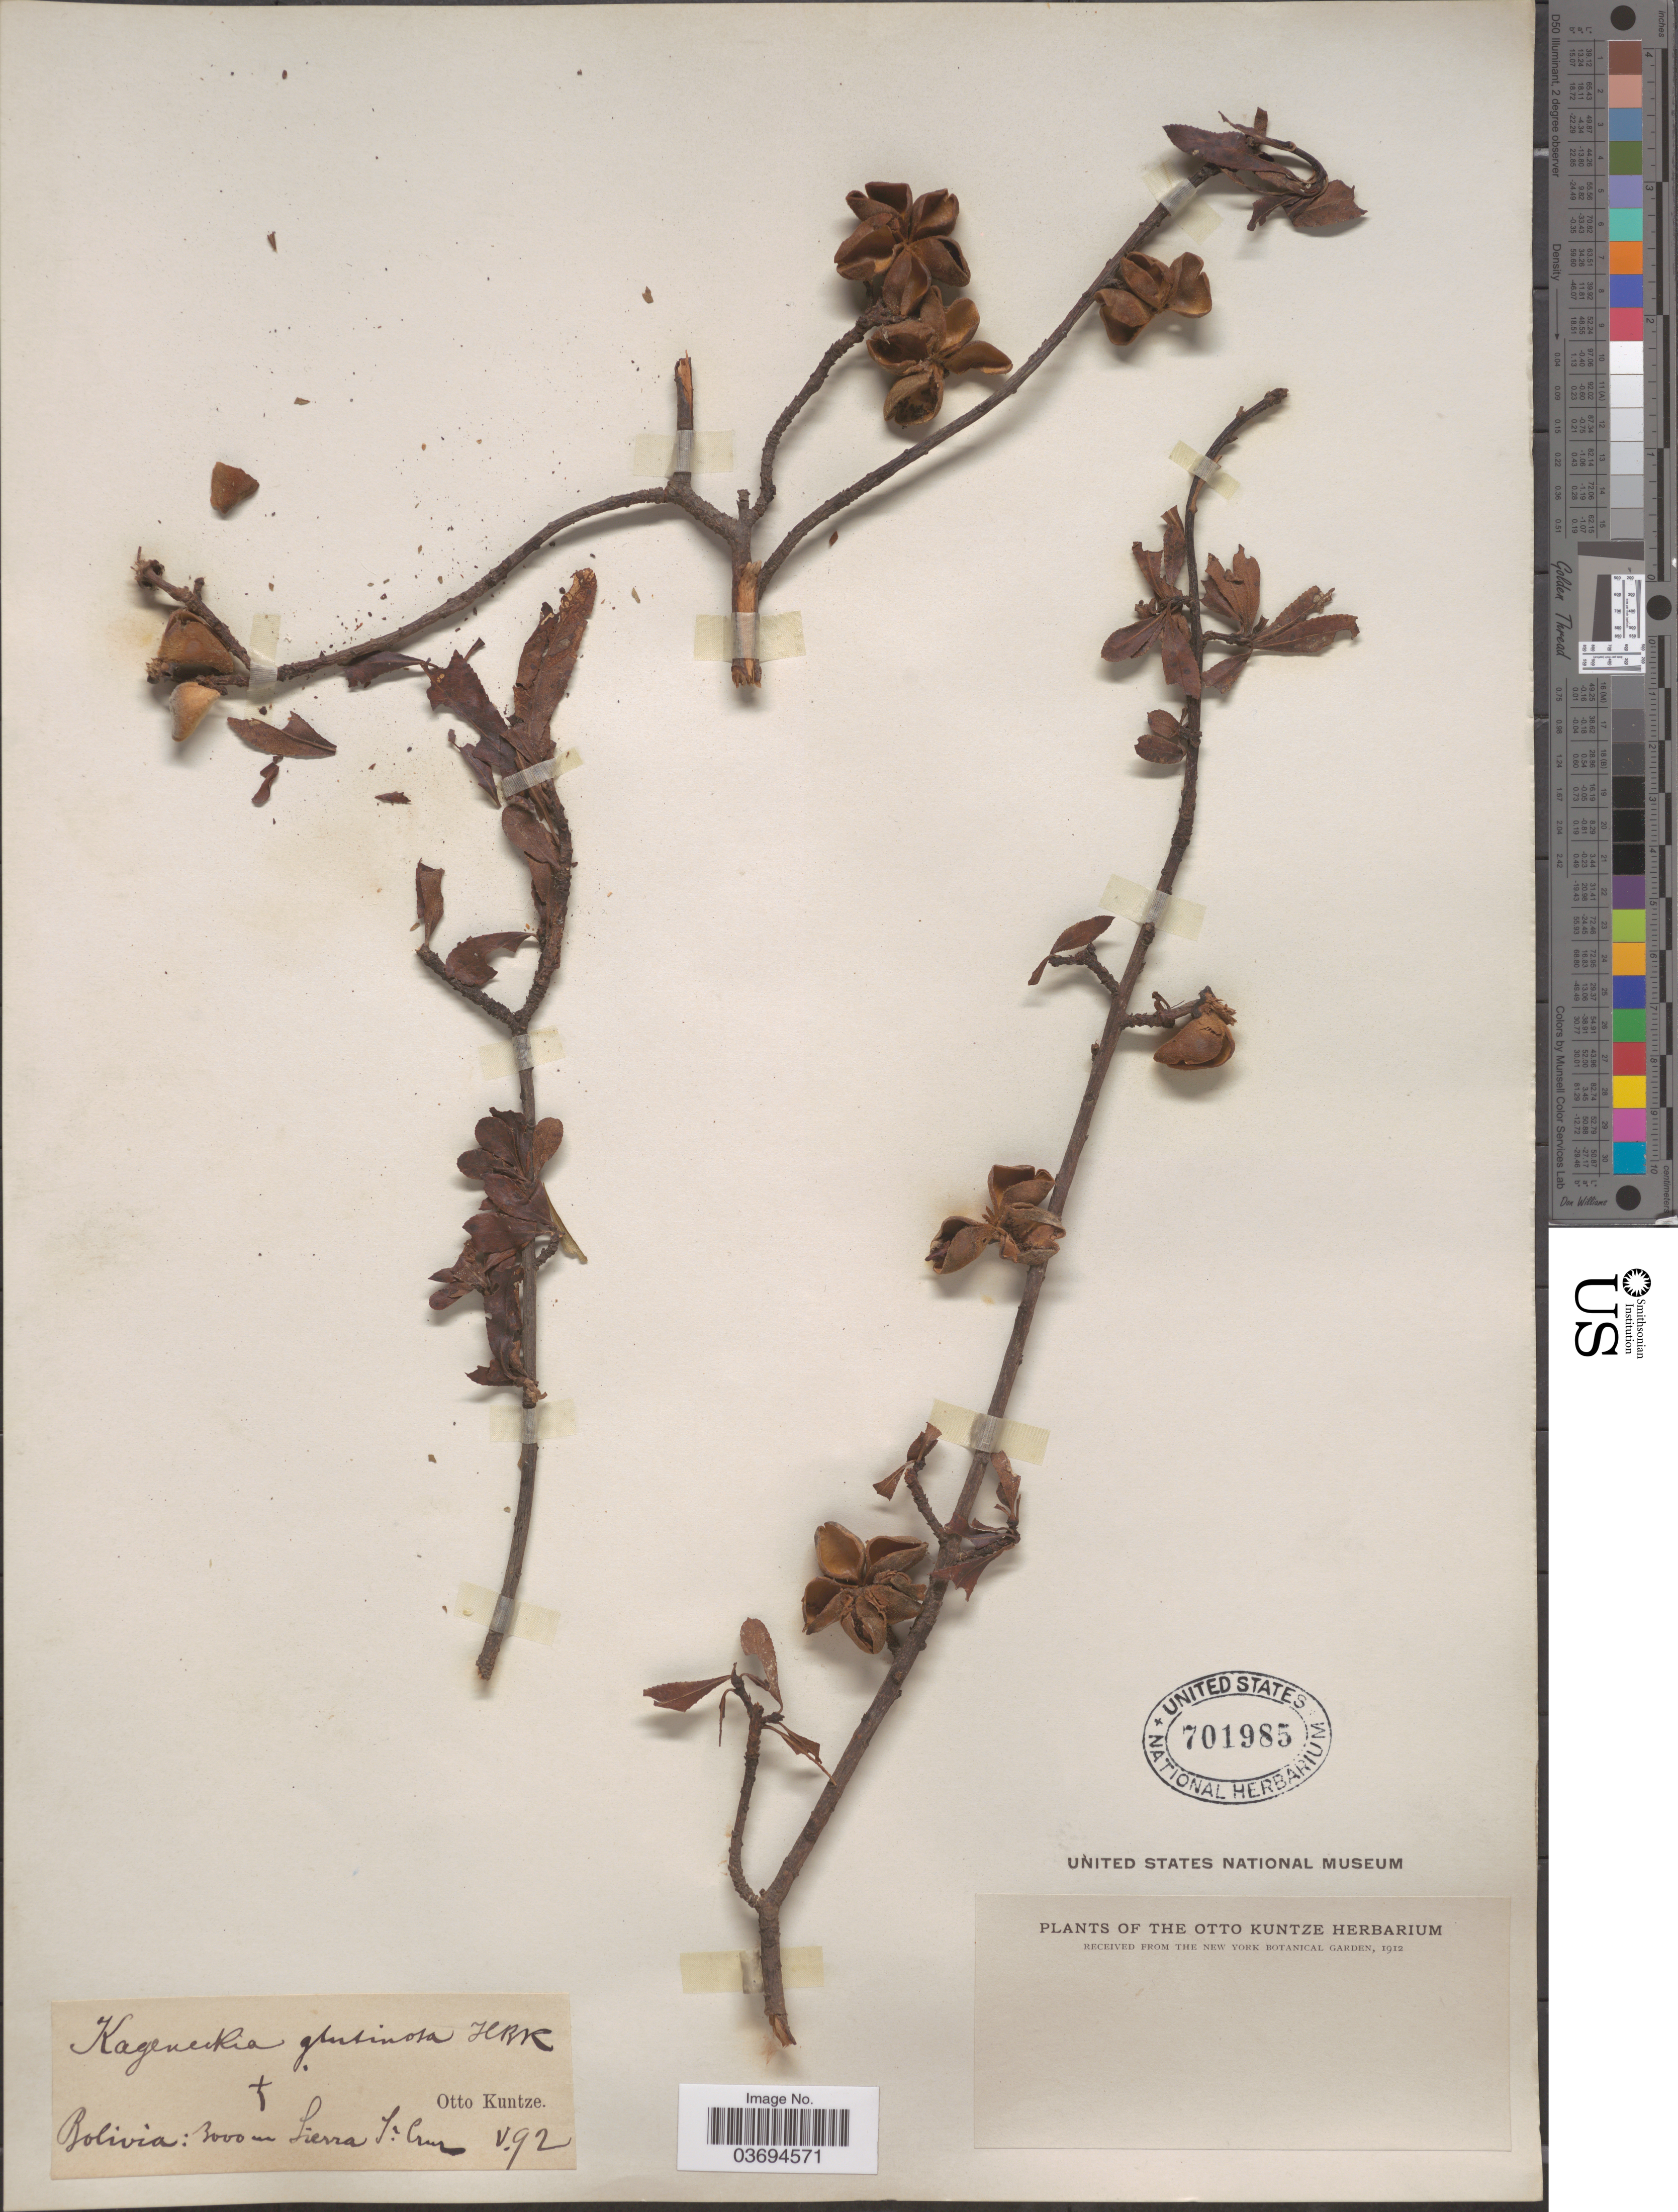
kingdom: Plantae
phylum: Tracheophyta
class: Magnoliopsida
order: Rosales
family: Rosaceae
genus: Kageneckia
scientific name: Kageneckia lanceolata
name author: Ruiz & Pav.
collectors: C.E.O. Kuntze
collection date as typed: Transcribed d/m/y: /5/92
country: Bolivia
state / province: Santa Cruz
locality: Sierra Sa. Cruz.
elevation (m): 3000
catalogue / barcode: US 701985